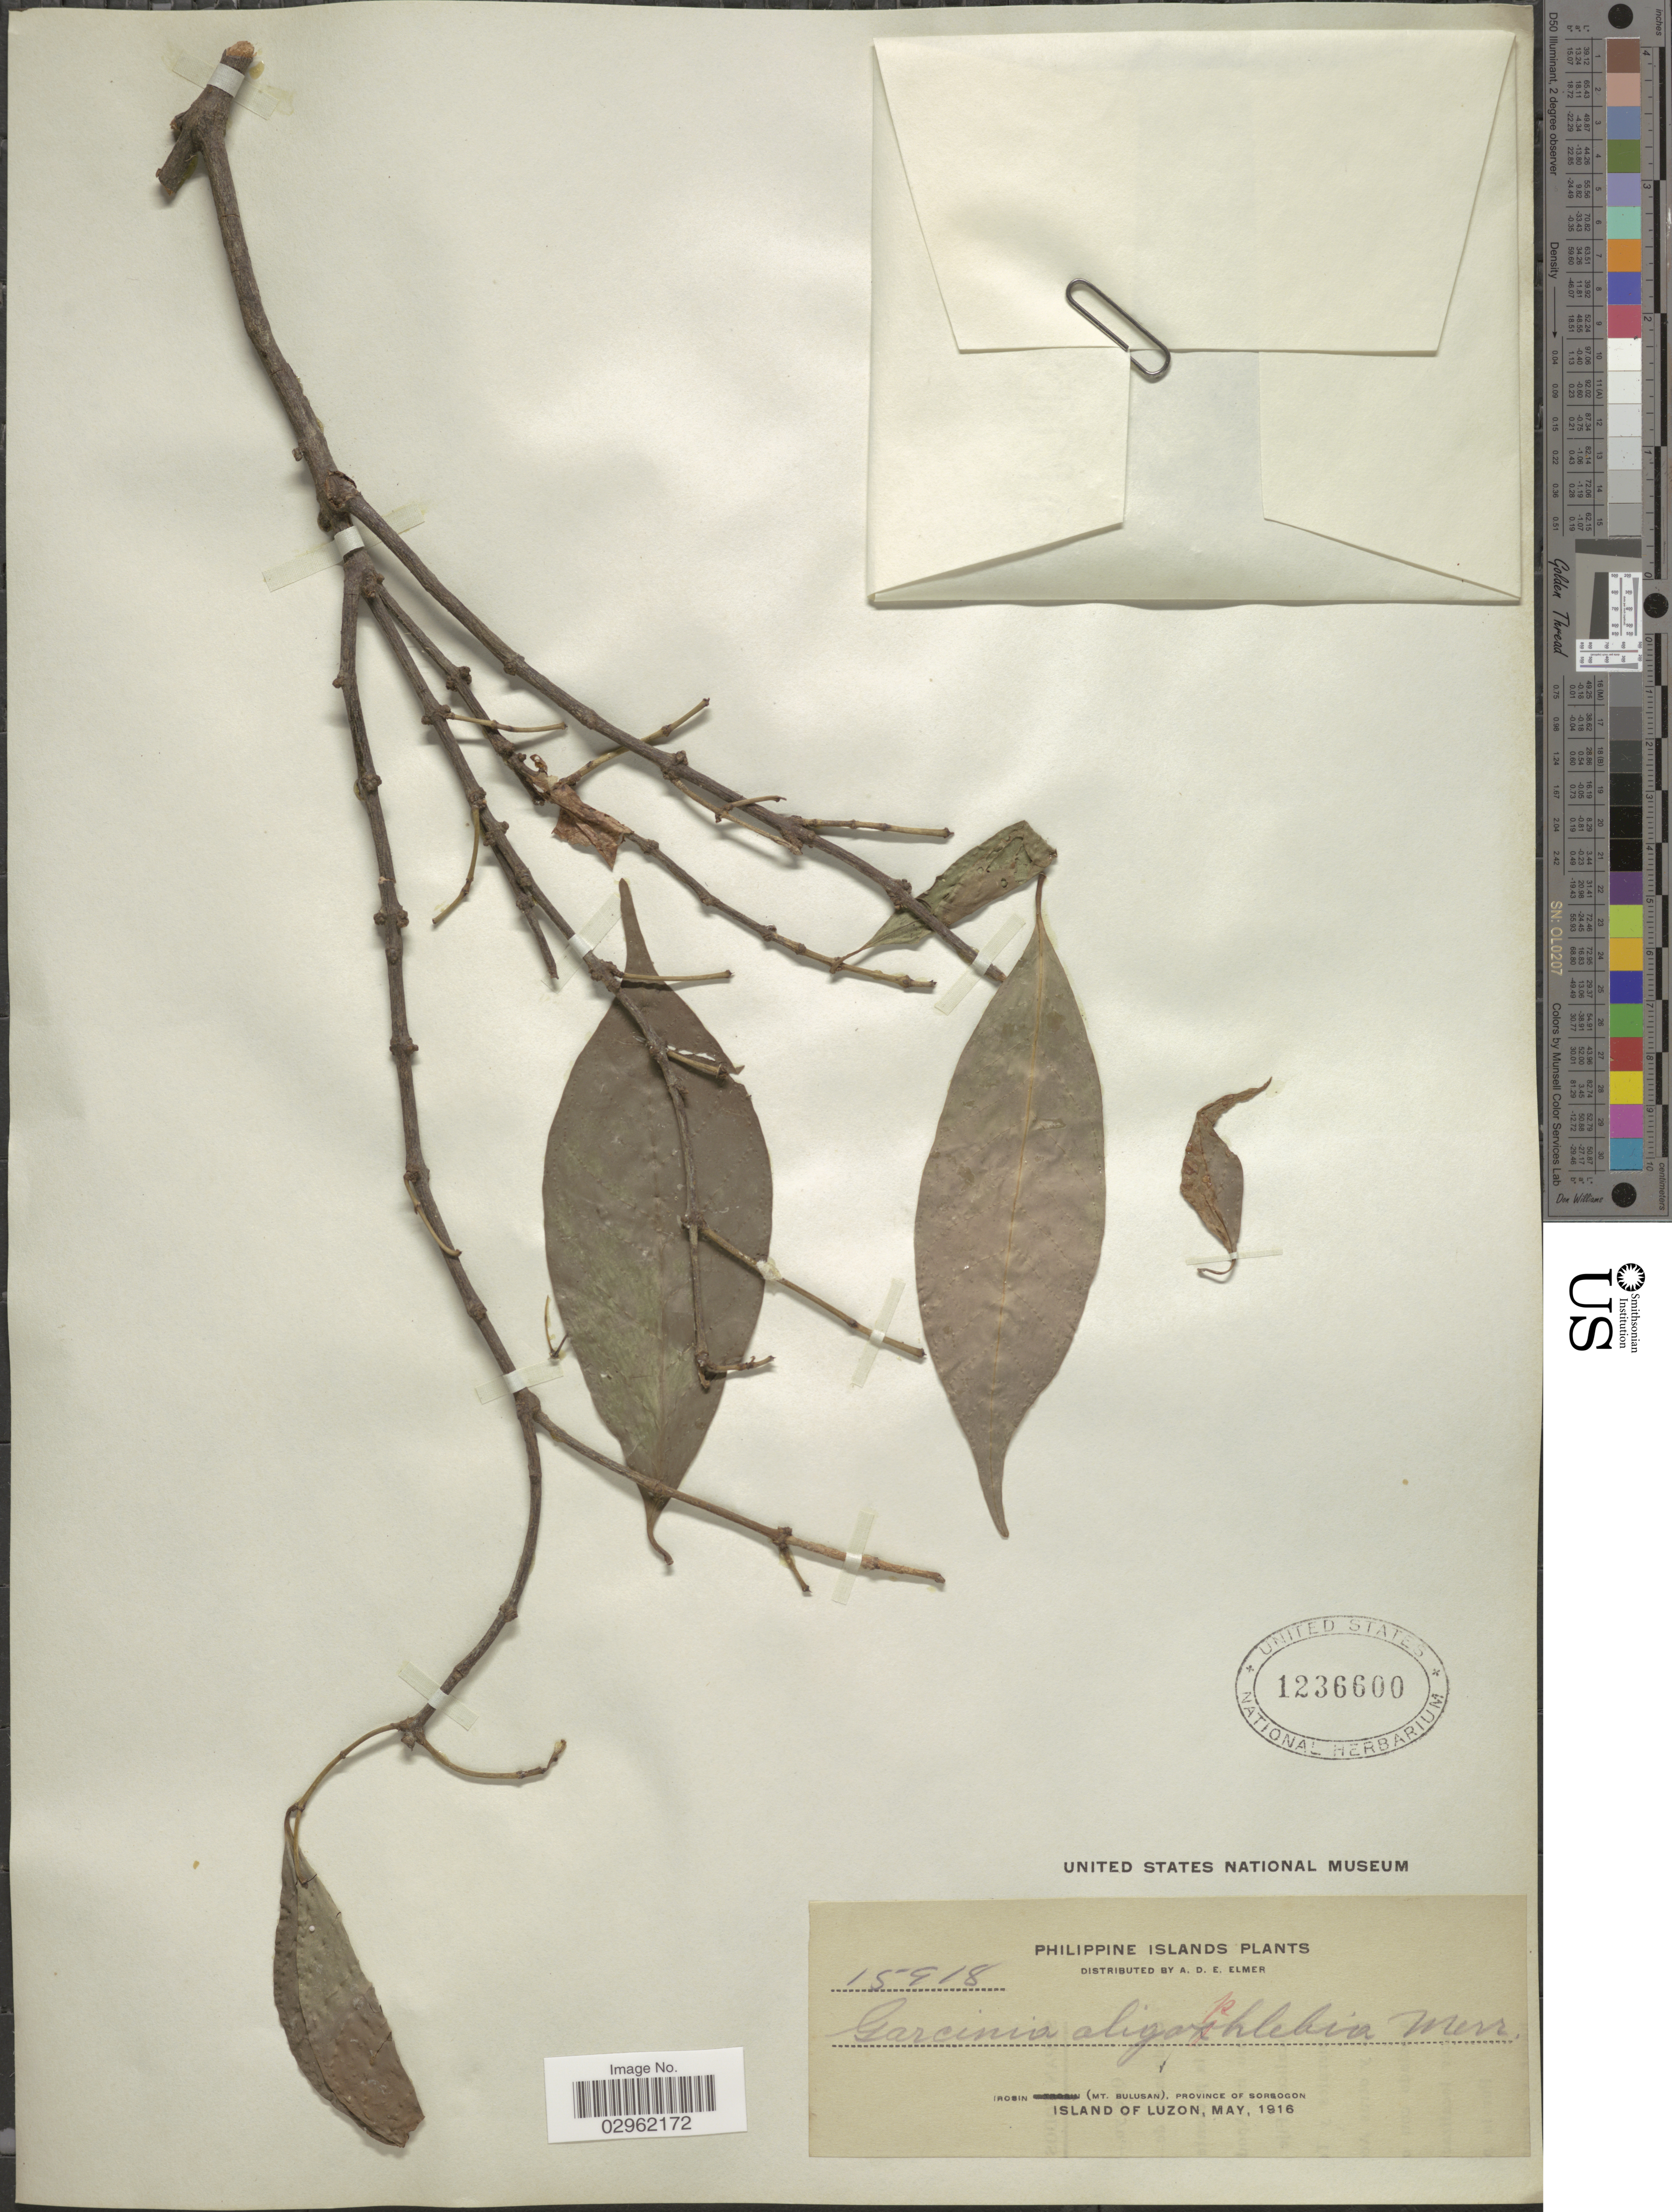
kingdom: Plantae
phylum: Tracheophyta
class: Magnoliopsida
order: Malpighiales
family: Clusiaceae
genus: Garcinia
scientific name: Garcinia oligophlebia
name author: Merr.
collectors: A. D. E. Elmer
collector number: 15918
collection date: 1916-05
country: Philippines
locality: Philippine Islands. Irosin (Mt. Bulusan), Province of Sorsogon. Island of Luzon.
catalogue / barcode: US 1236600